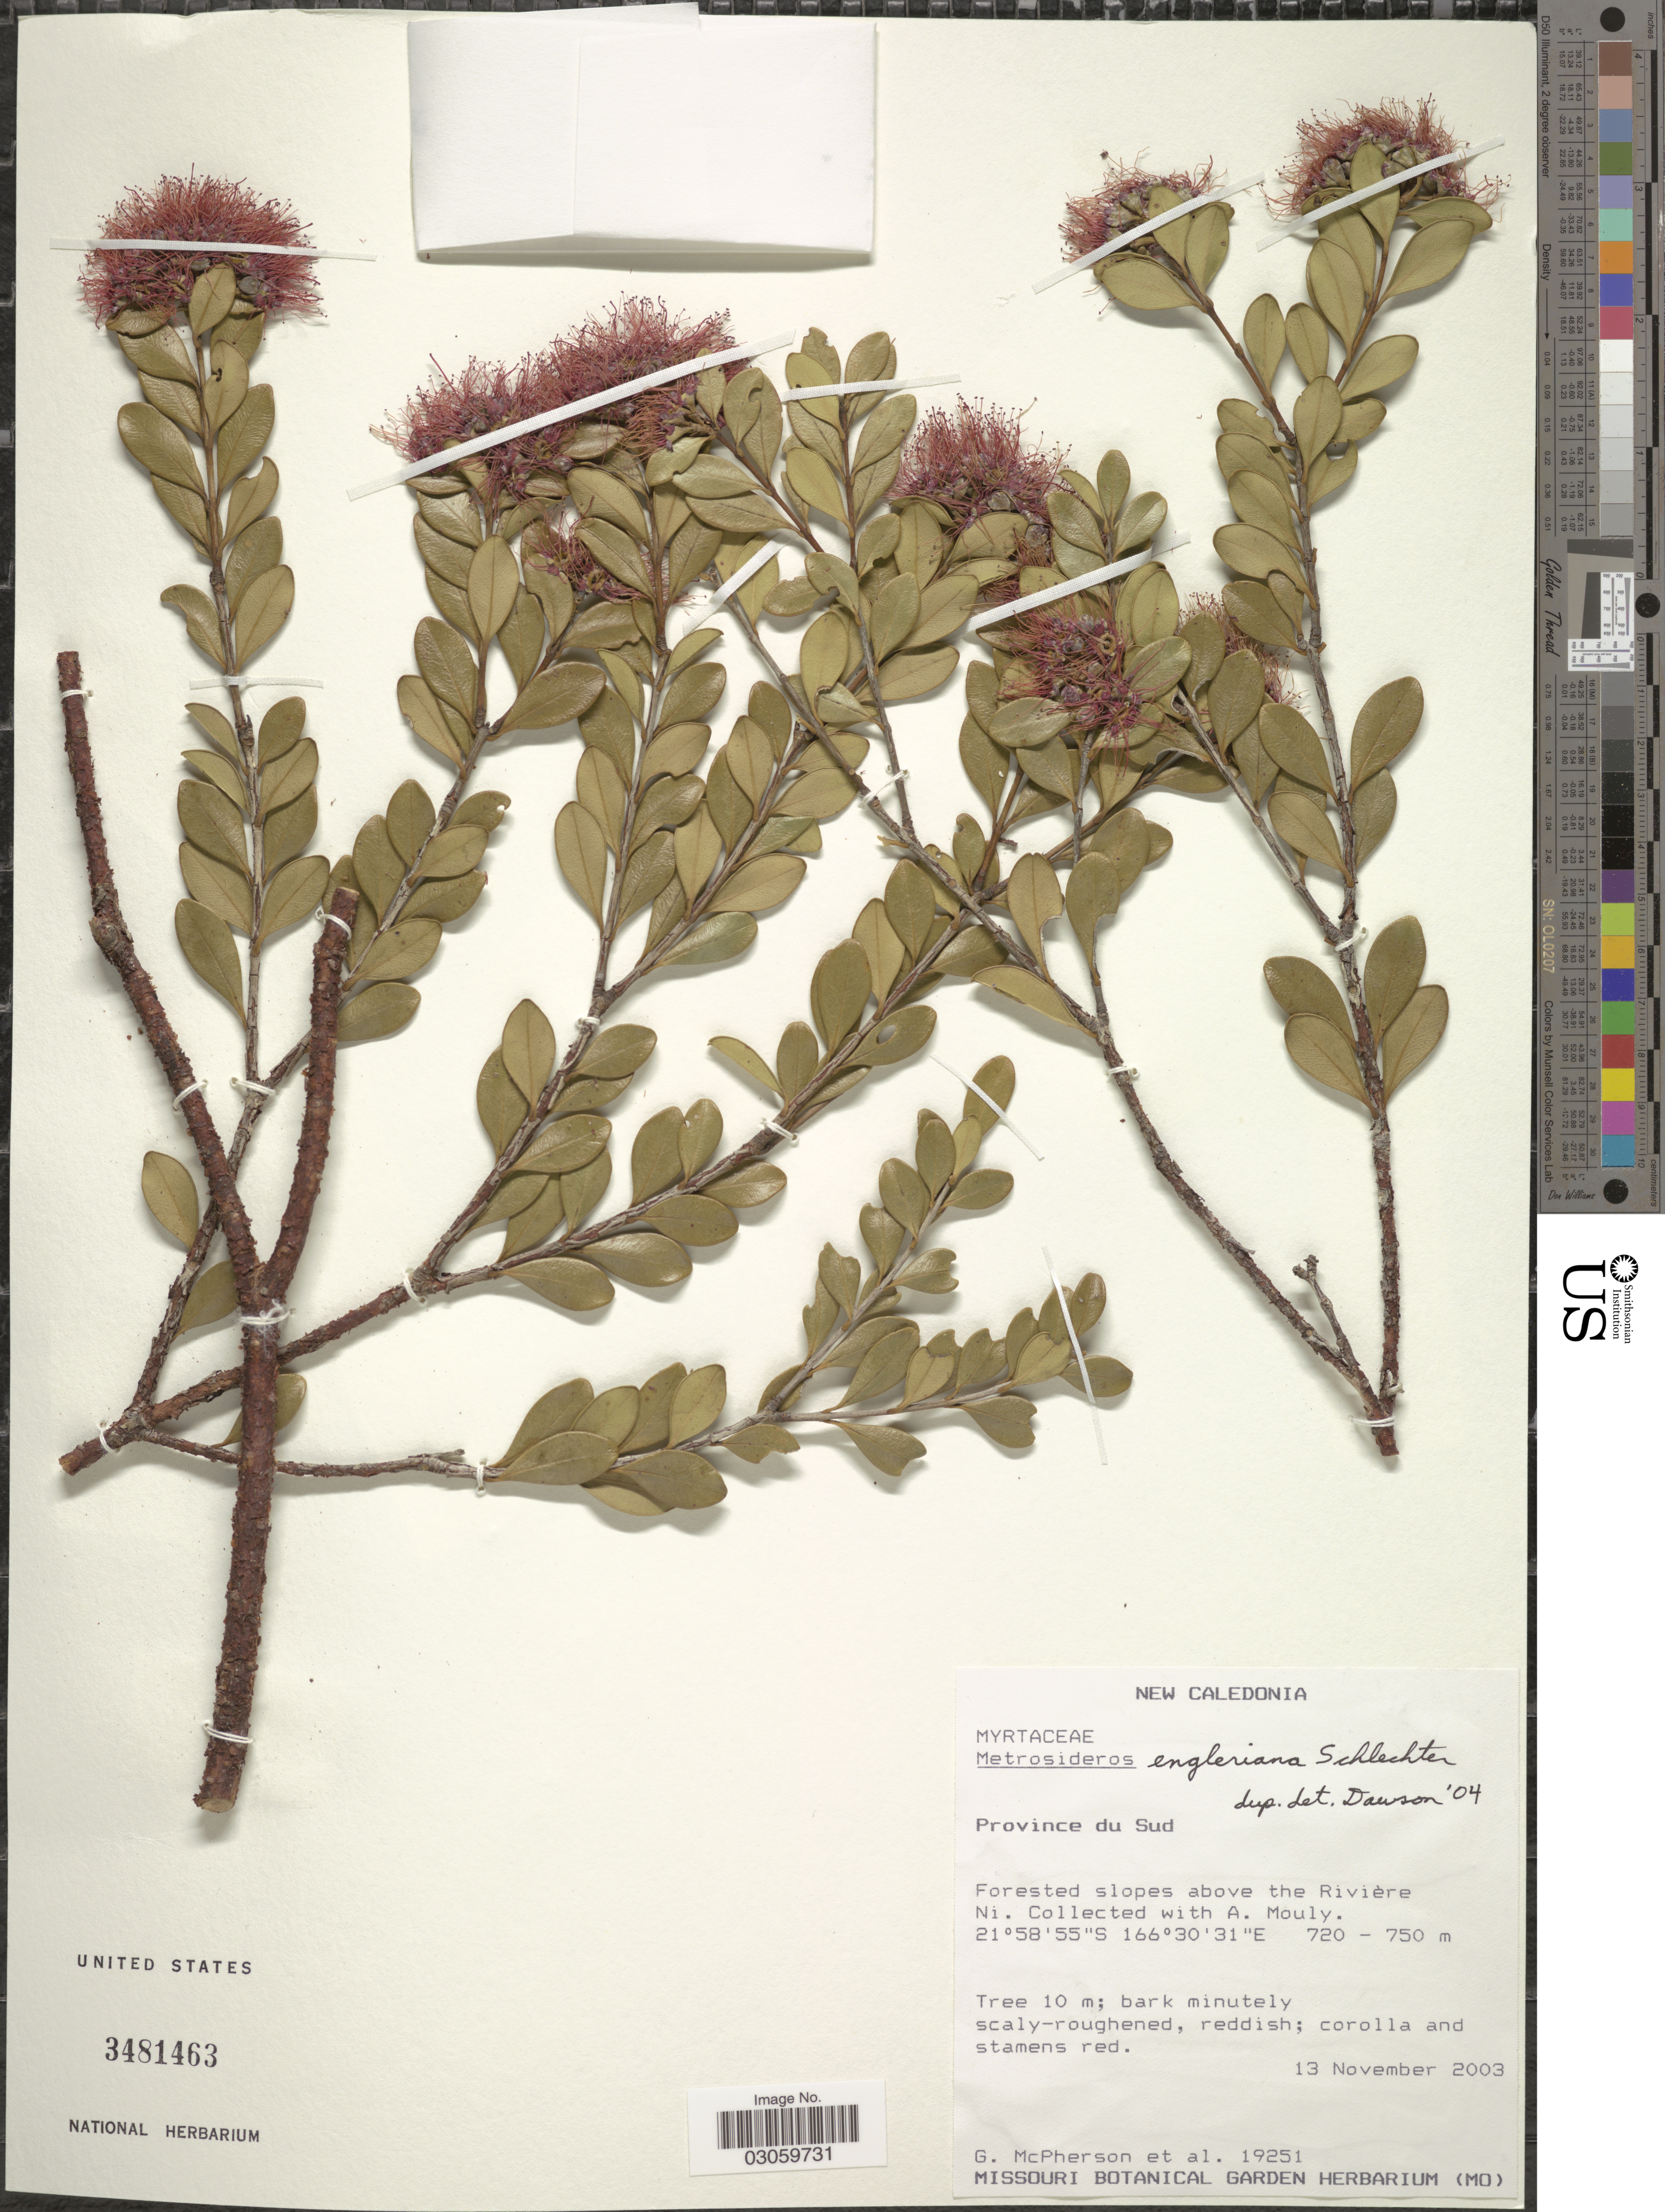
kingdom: Plantae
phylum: Tracheophyta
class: Magnoliopsida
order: Myrtales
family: Myrtaceae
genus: Metrosideros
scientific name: Metrosideros engleriana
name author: Schltr.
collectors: G. McPherson & A. Mouly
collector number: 19251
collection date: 2003-11-13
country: New Caledonia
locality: Province du Sud. Forested slopes above the Rivière Ni.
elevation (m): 720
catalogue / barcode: US 3481463